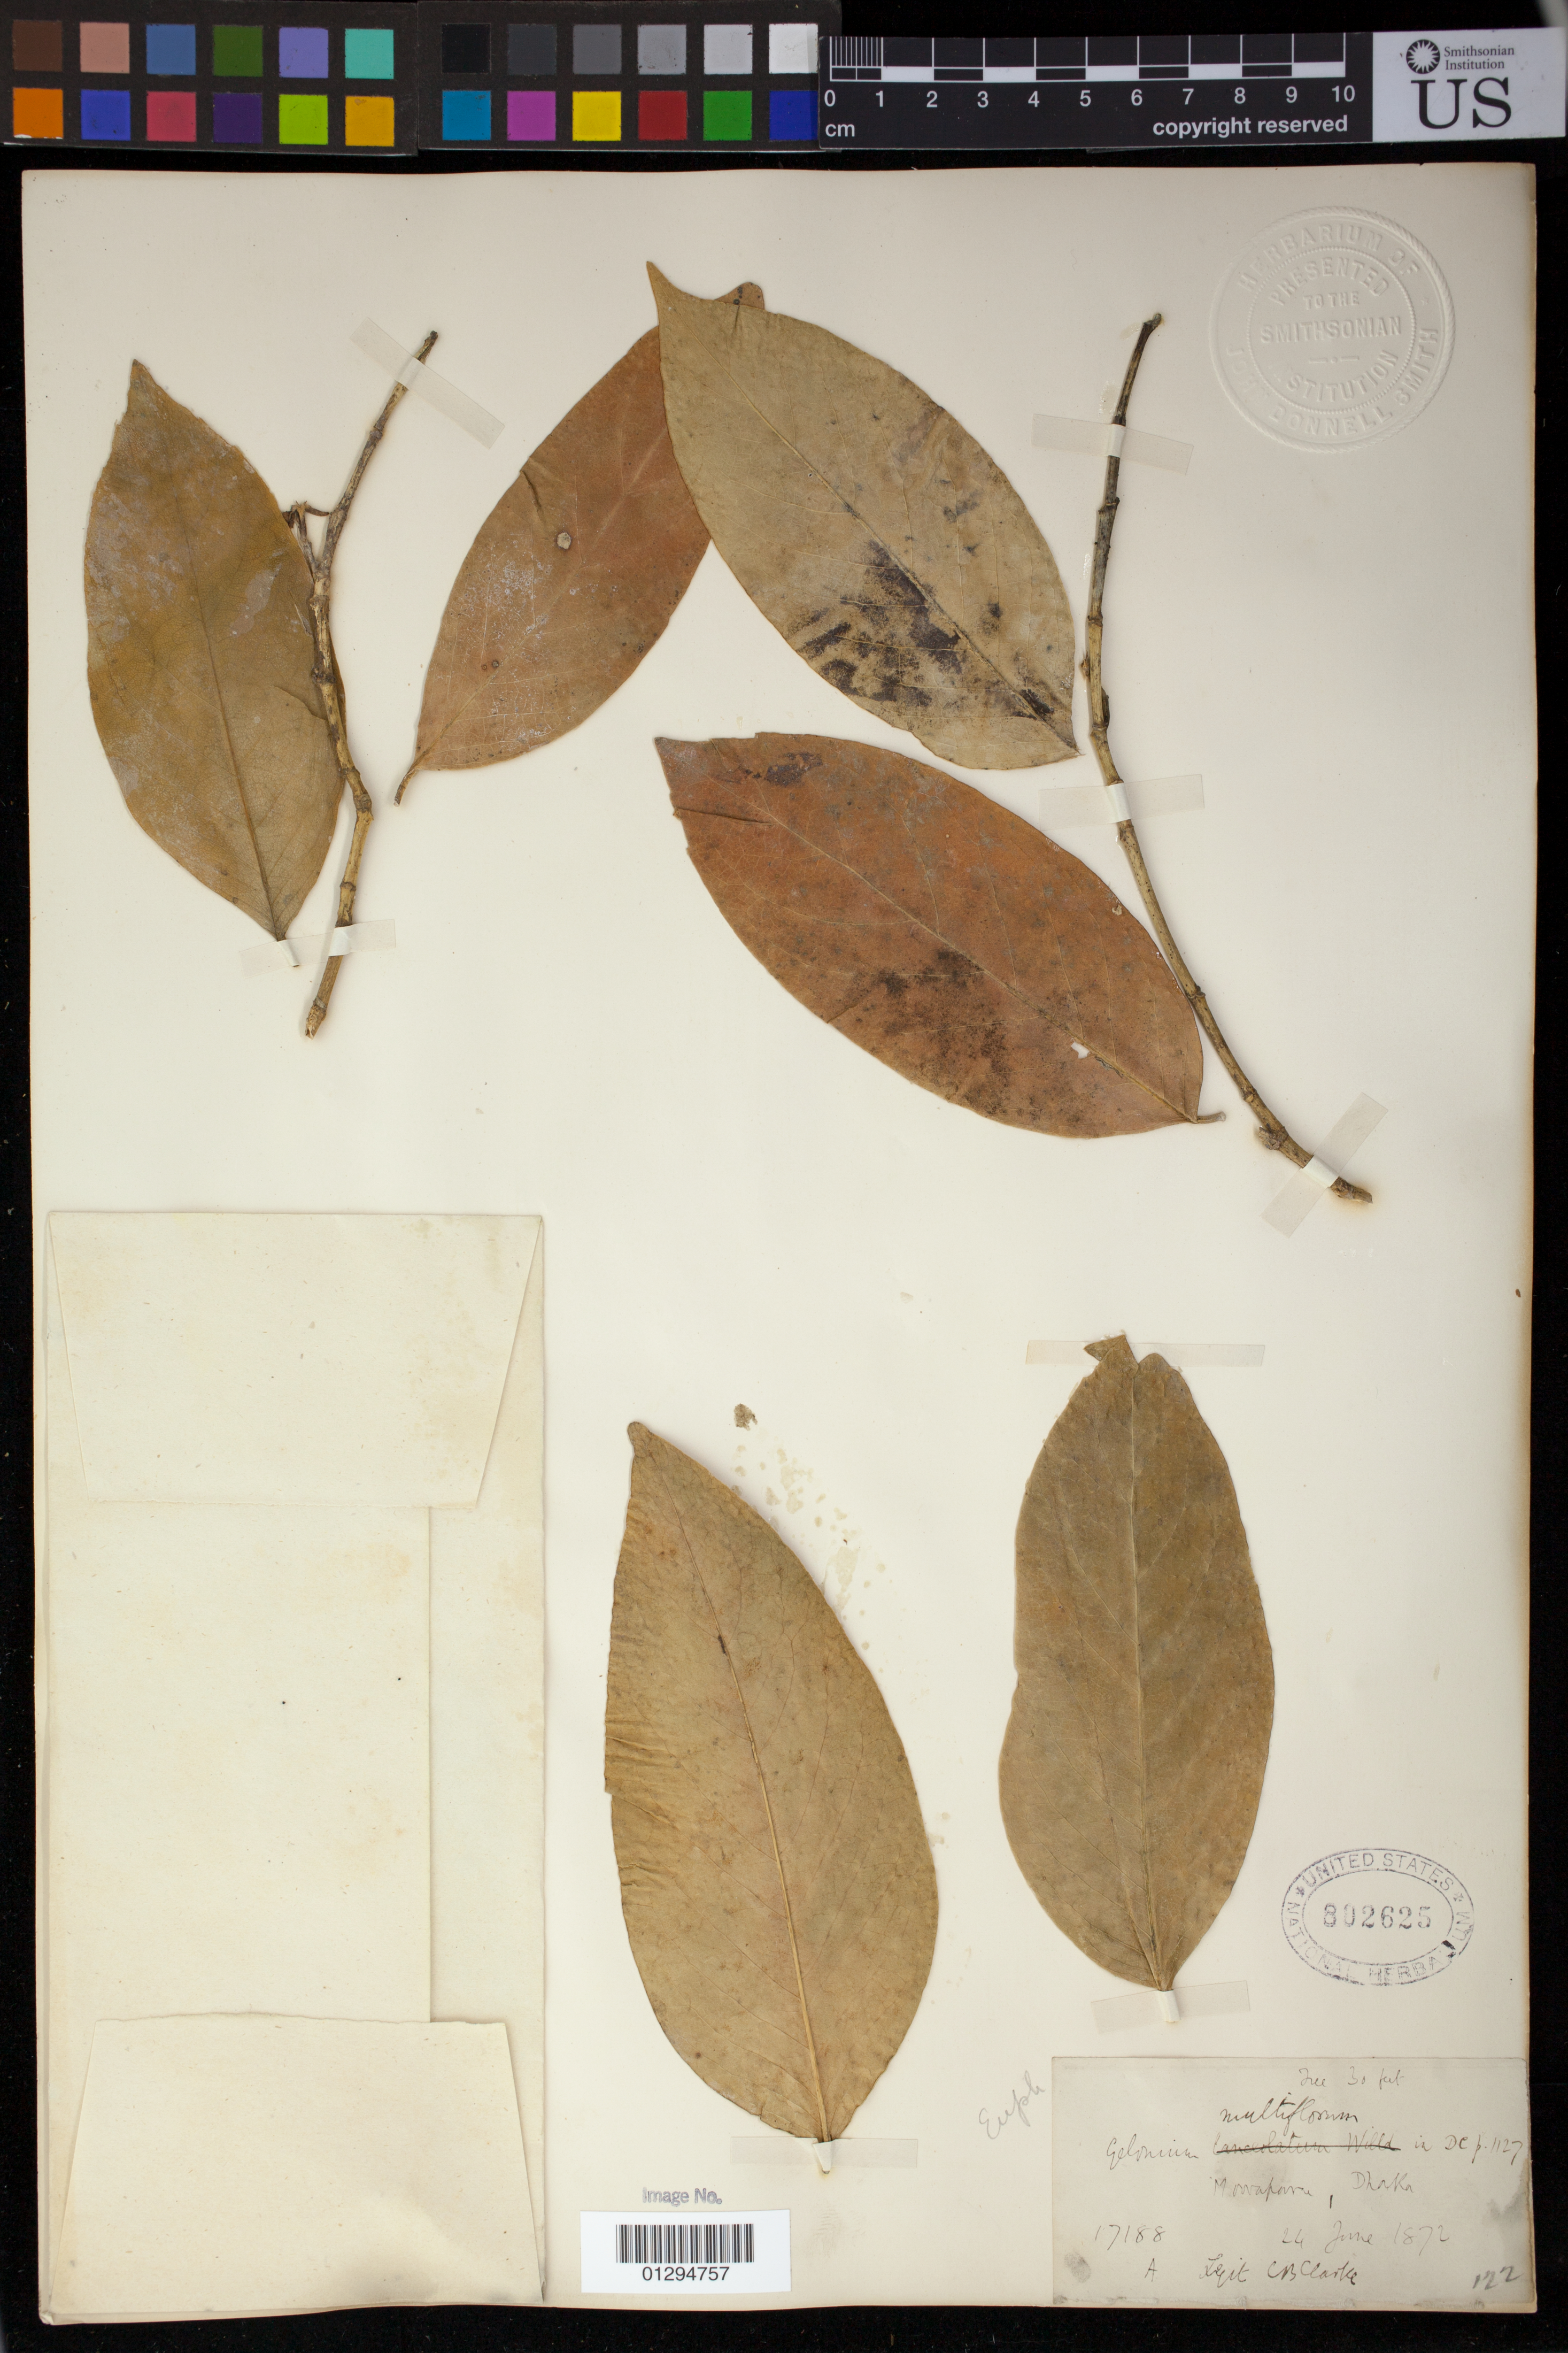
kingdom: Plantae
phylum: Tracheophyta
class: Magnoliopsida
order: Malpighiales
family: Euphorbiaceae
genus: Gelonium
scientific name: Gelonium multiflorum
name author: A. Juss.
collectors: C. B. Clarke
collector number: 17188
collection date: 1872-06-24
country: Bangladesh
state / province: Dhaka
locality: Mowaparu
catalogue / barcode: US 802625